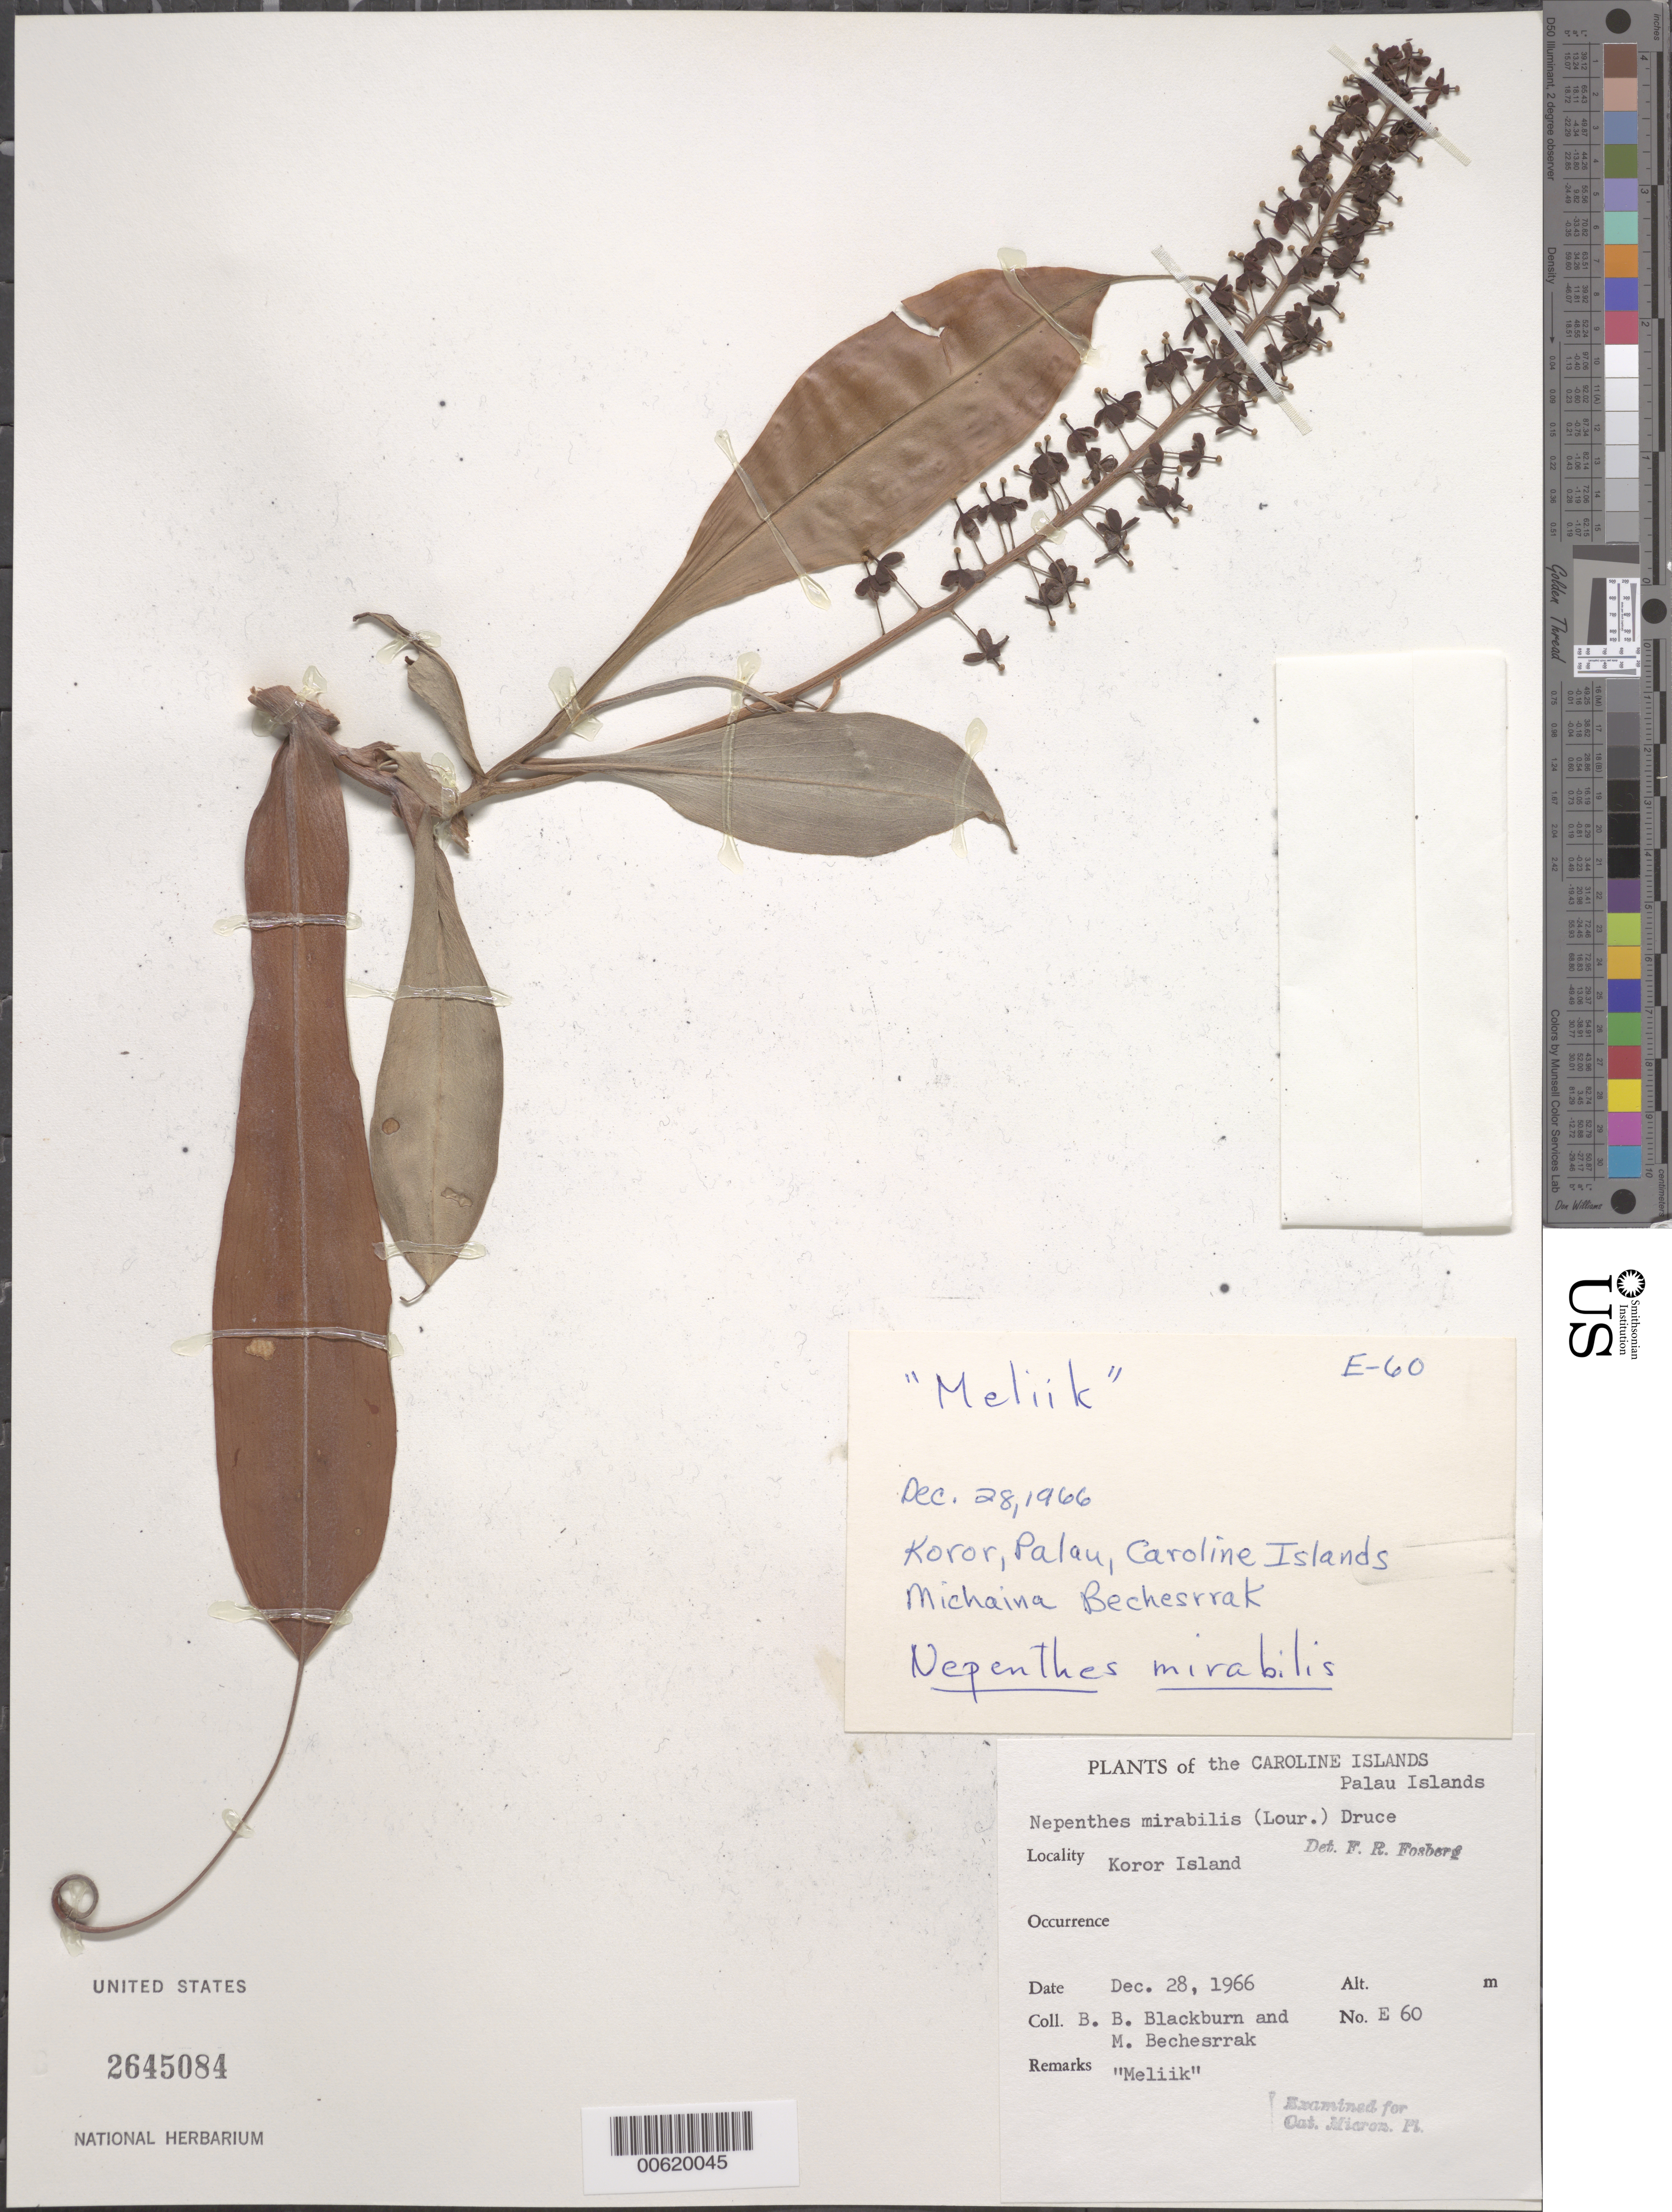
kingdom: Plantae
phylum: Tracheophyta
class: Magnoliopsida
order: Caryophyllales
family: Nepenthaceae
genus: Nepenthes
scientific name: Nepenthes mirabilis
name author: (Lour.) Druce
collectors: B. B. Blackburn & M. Bechesrrak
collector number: E60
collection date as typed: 28 Dec 1966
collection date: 1966-12-28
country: Palau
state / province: Koror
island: Oreor (Koror)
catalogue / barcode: US 2645084